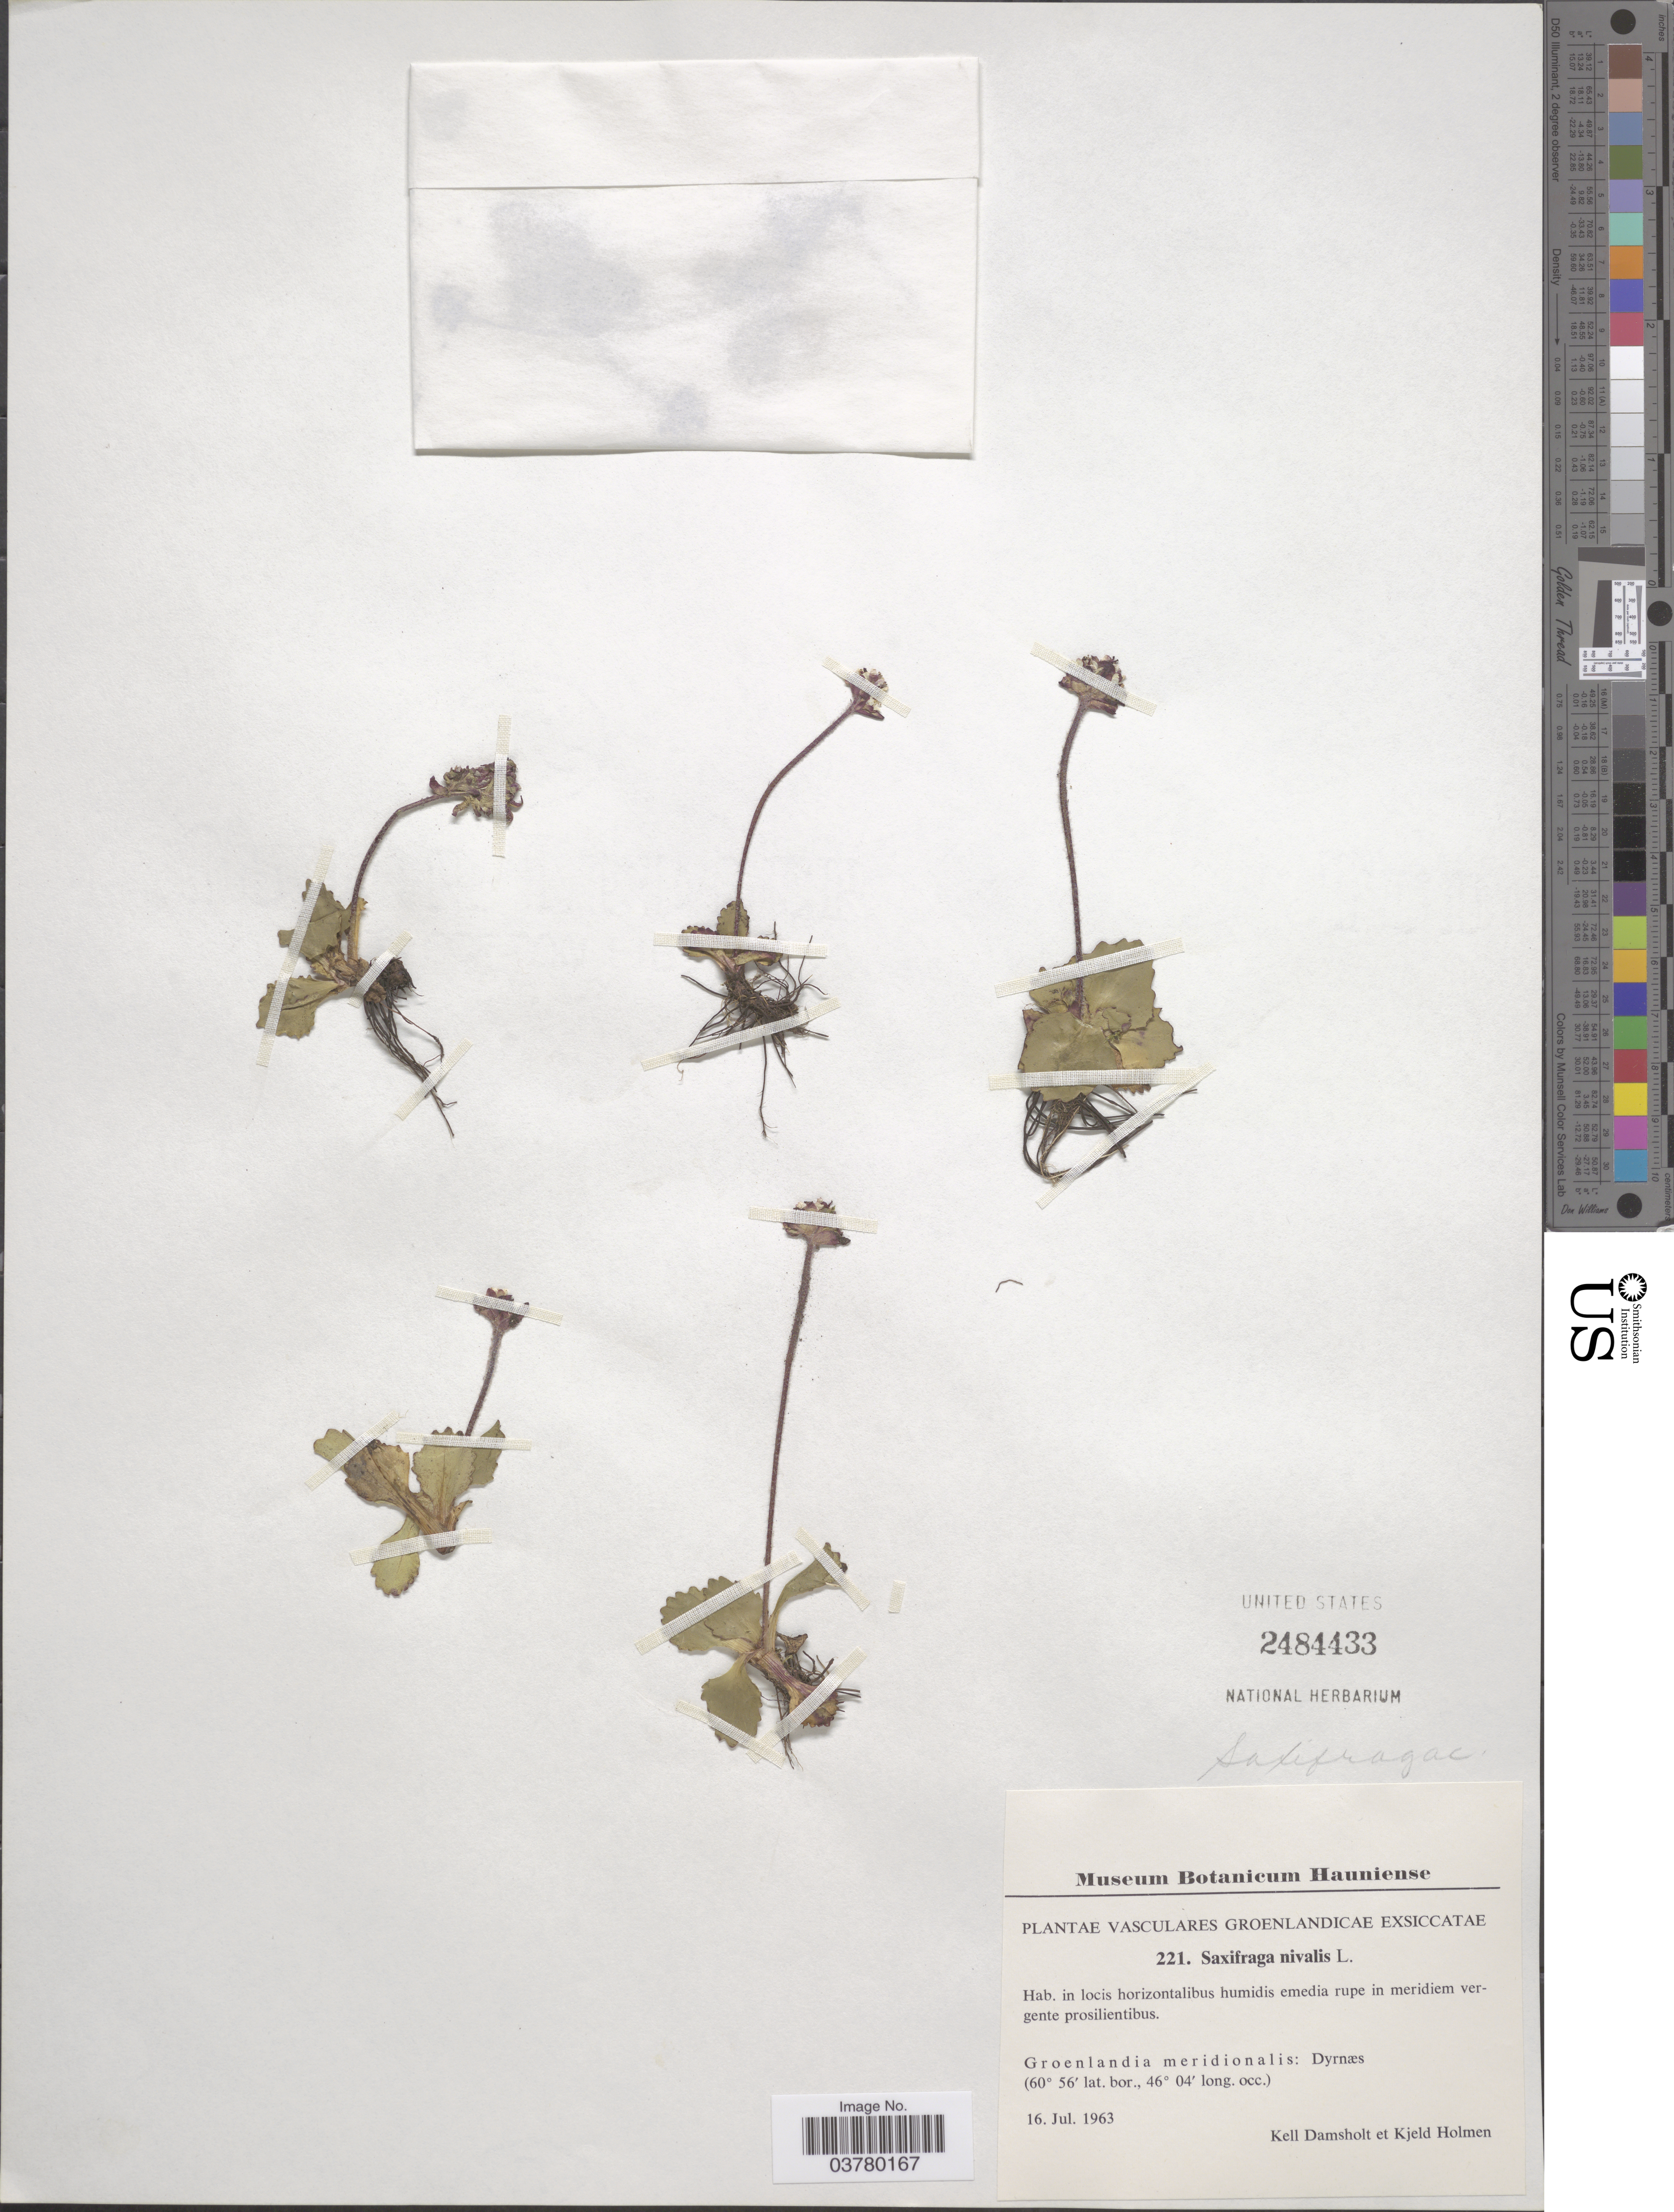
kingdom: Plantae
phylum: Tracheophyta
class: Magnoliopsida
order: Saxifragales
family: Saxifragaceae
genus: Micranthes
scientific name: Micranthes nivalis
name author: (L.) Small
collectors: K. Damsholt & K. A. Holmen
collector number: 221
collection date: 1963-07-16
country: Greenland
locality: Groenlandicae. Groenlandia meridionalis: Dyrnæs.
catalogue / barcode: US 2484433